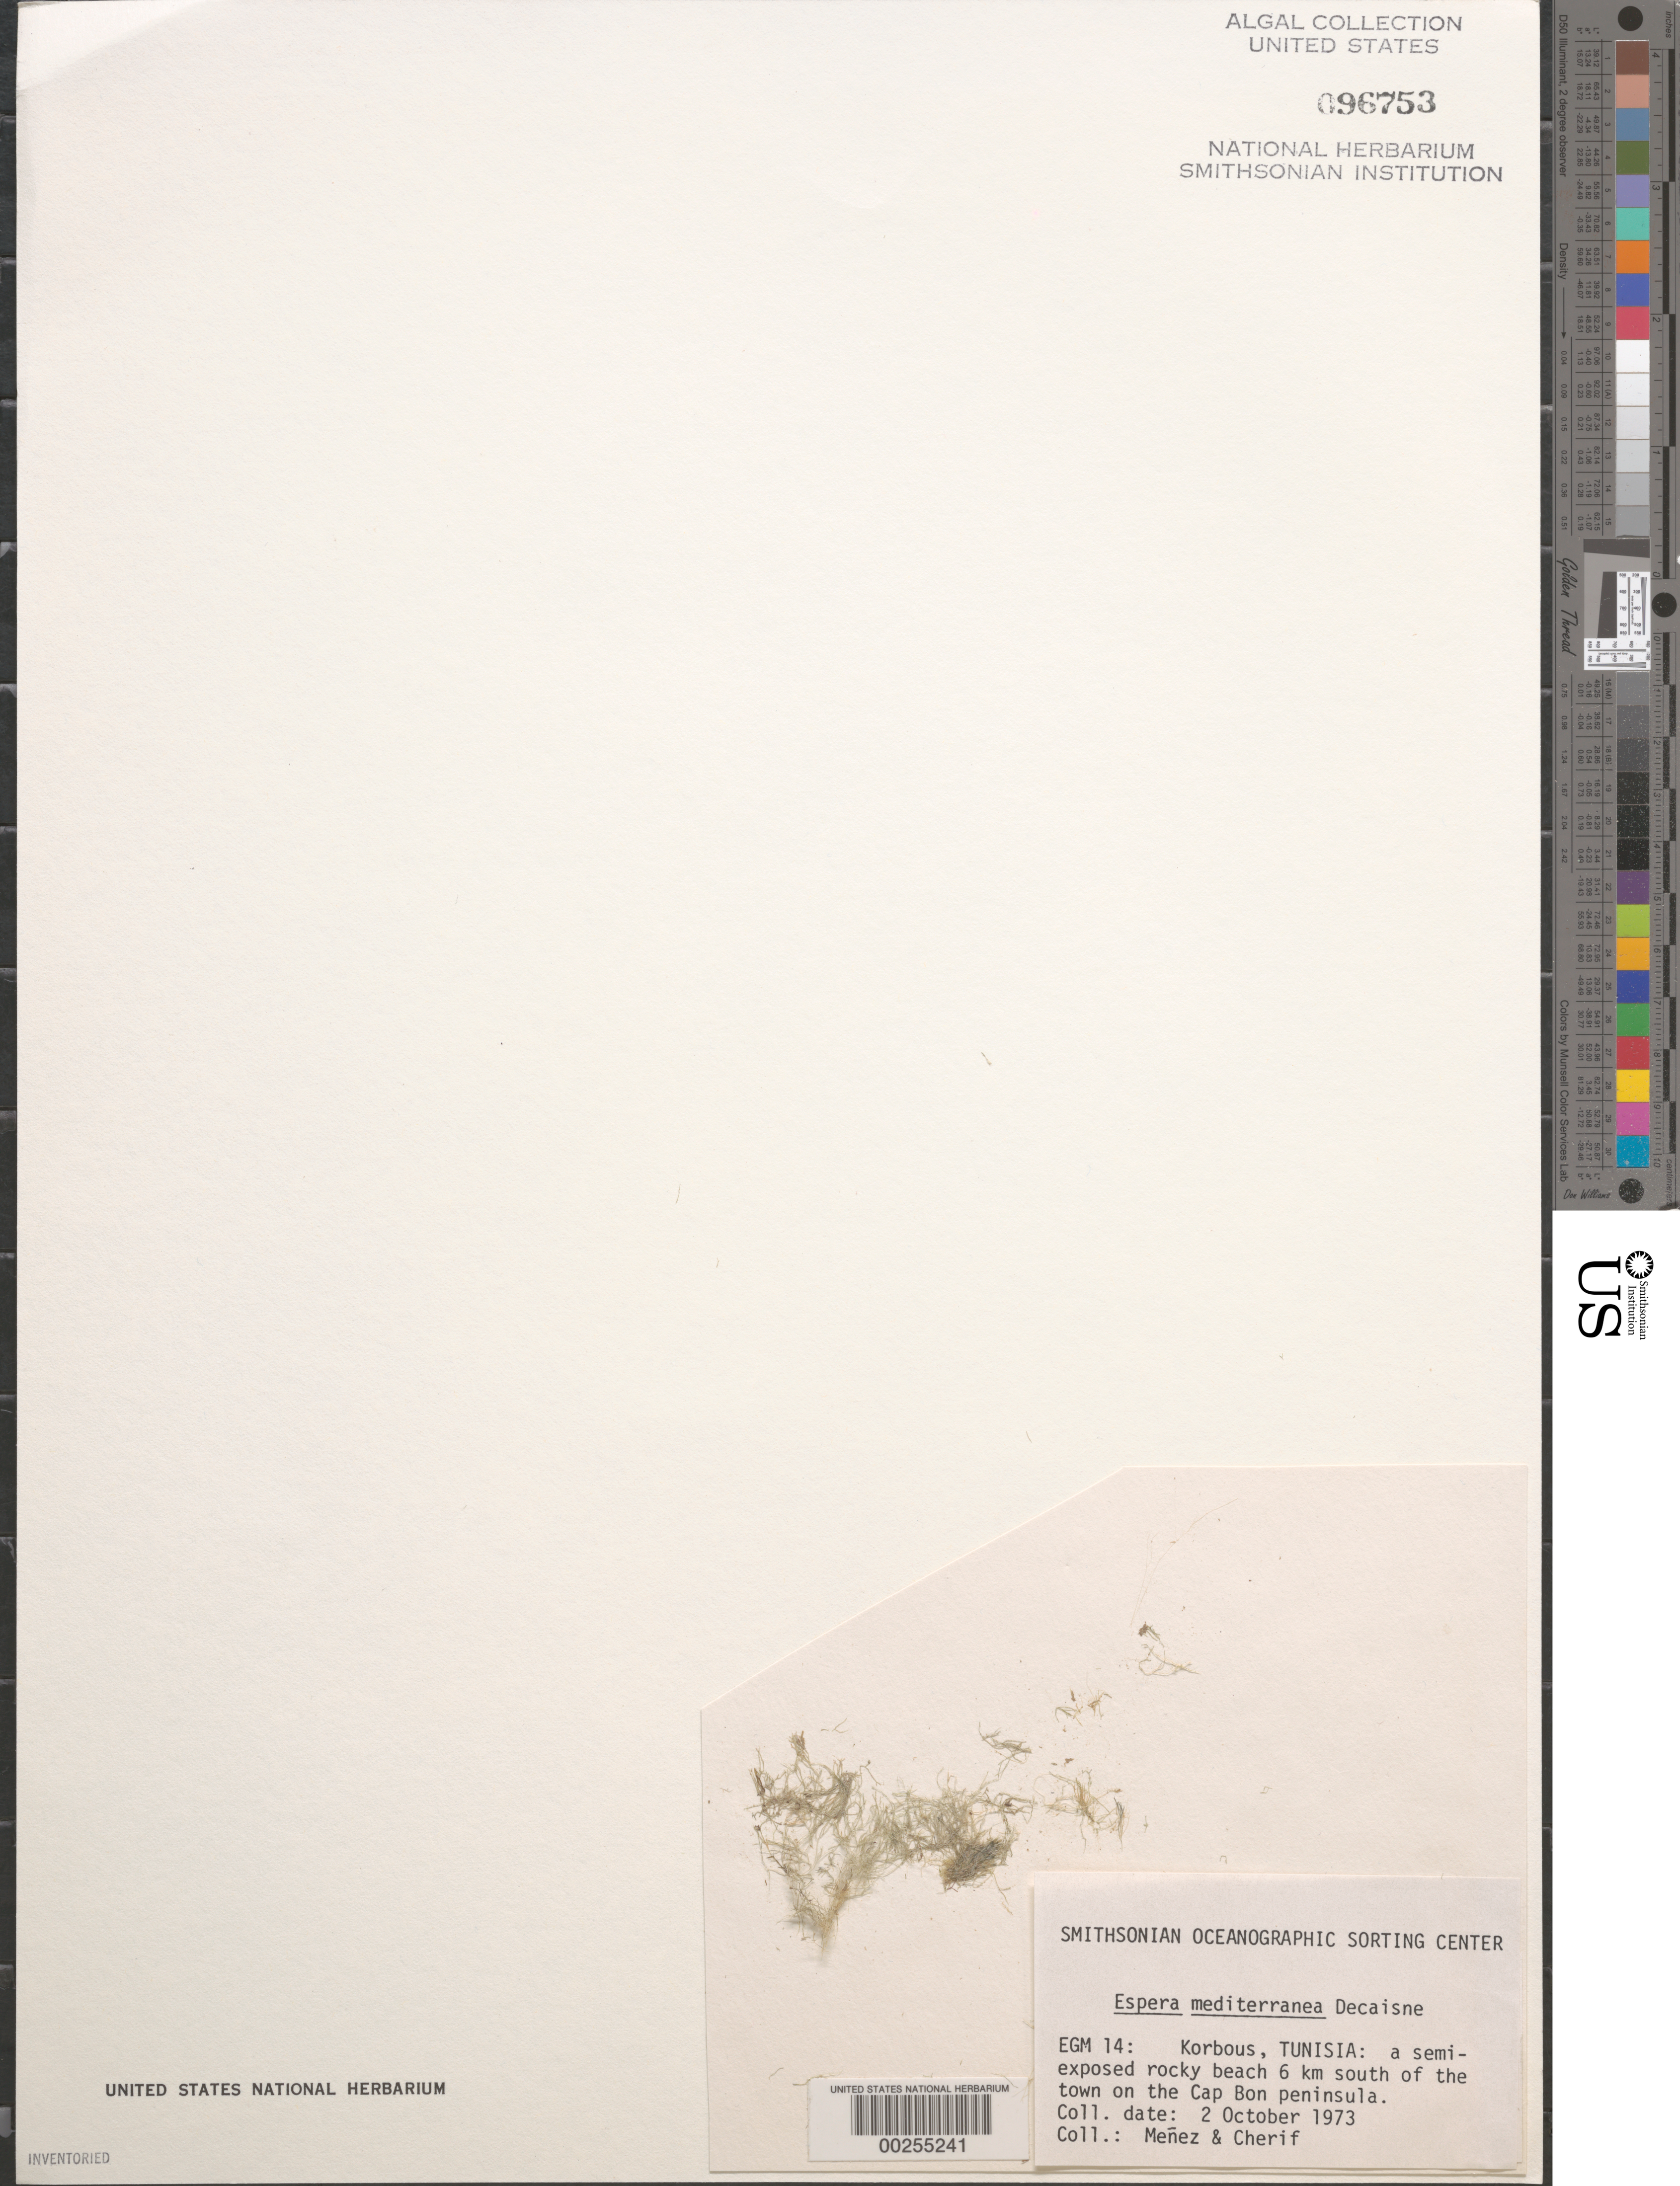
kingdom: Plantae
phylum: Chlorophyta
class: Ulvophyceae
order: Bryopsidales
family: Udoteaceae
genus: Penicillus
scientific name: Penicillus capitatus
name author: Lam.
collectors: Meñez & -. Cherif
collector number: EGM 14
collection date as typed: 02 Oct 1973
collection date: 1973-10-02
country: Tunisia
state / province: Nabeul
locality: Cap bon peninsula, 6 km south of korbous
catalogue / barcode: US 96753